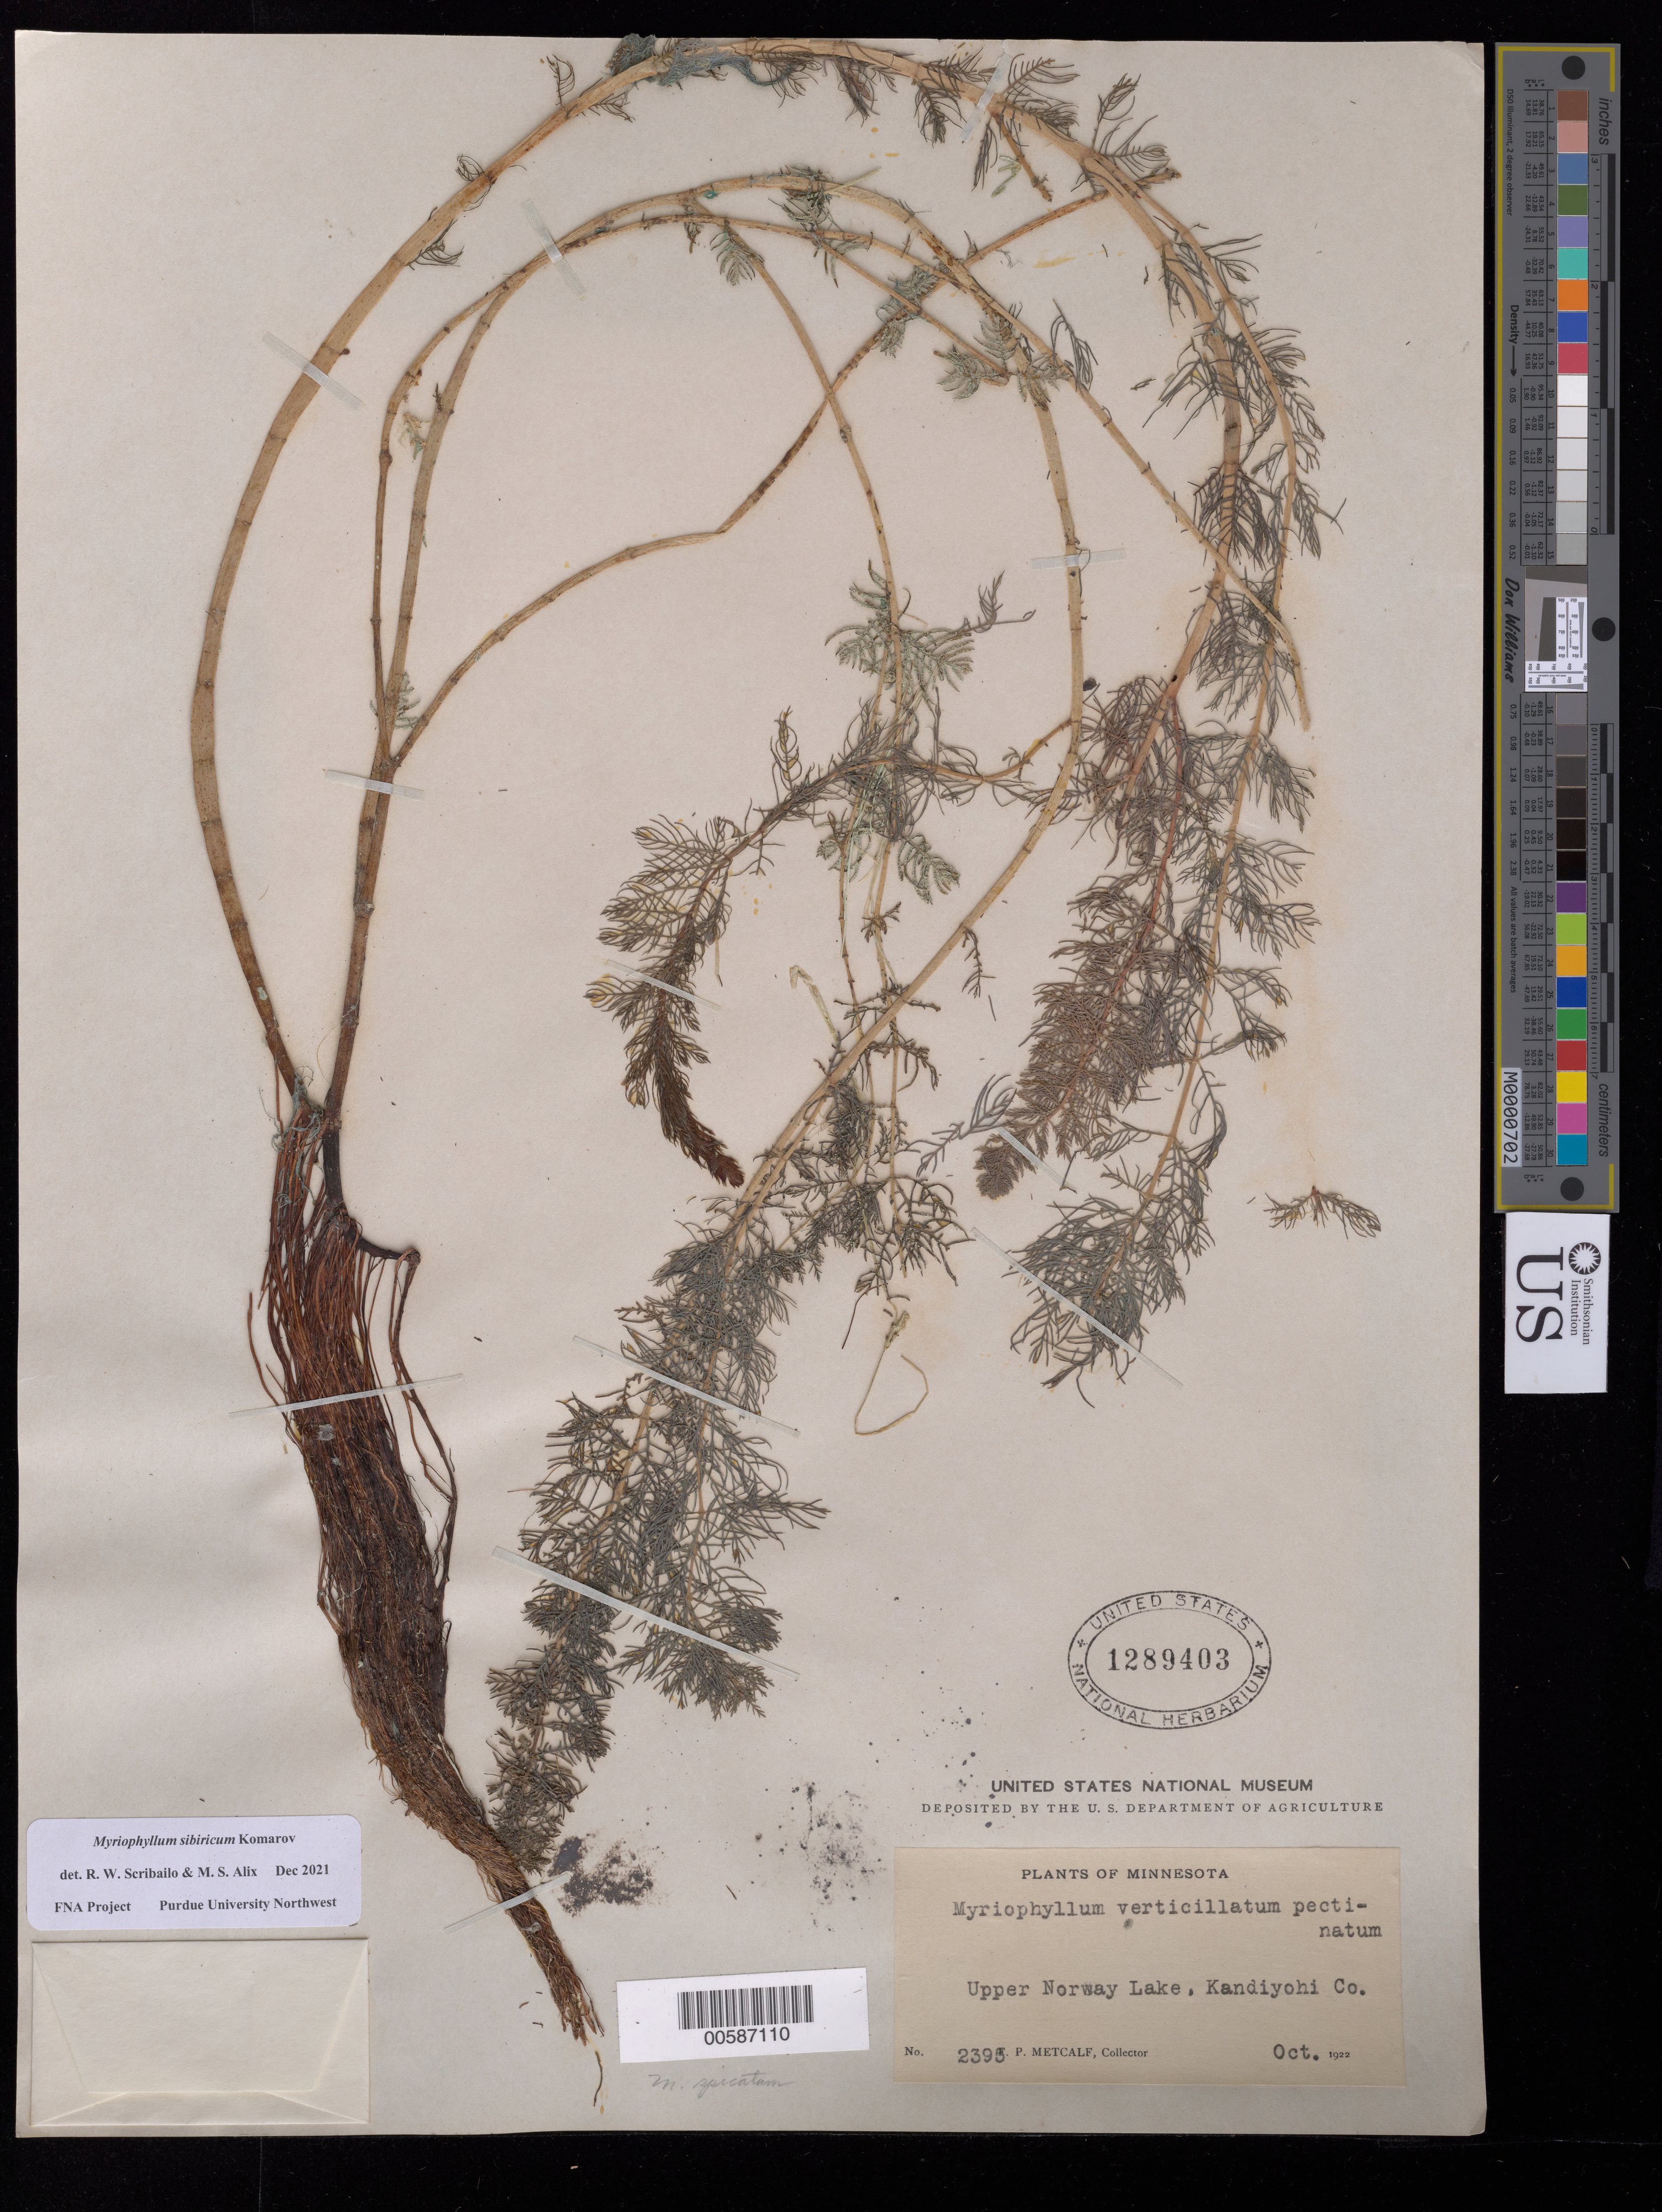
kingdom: Plantae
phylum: Tracheophyta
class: Magnoliopsida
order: Saxifragales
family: Haloragaceae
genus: Myriophyllum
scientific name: Myriophyllum sibiricum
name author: Kom.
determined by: Scribailo, R. W.; Alix, M. S.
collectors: F. P. Metcalf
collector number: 2395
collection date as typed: Oct 1922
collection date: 1922-10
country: United States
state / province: Minnesota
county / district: Kandiyohi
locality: Upper Norway Lake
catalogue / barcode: US 1289403